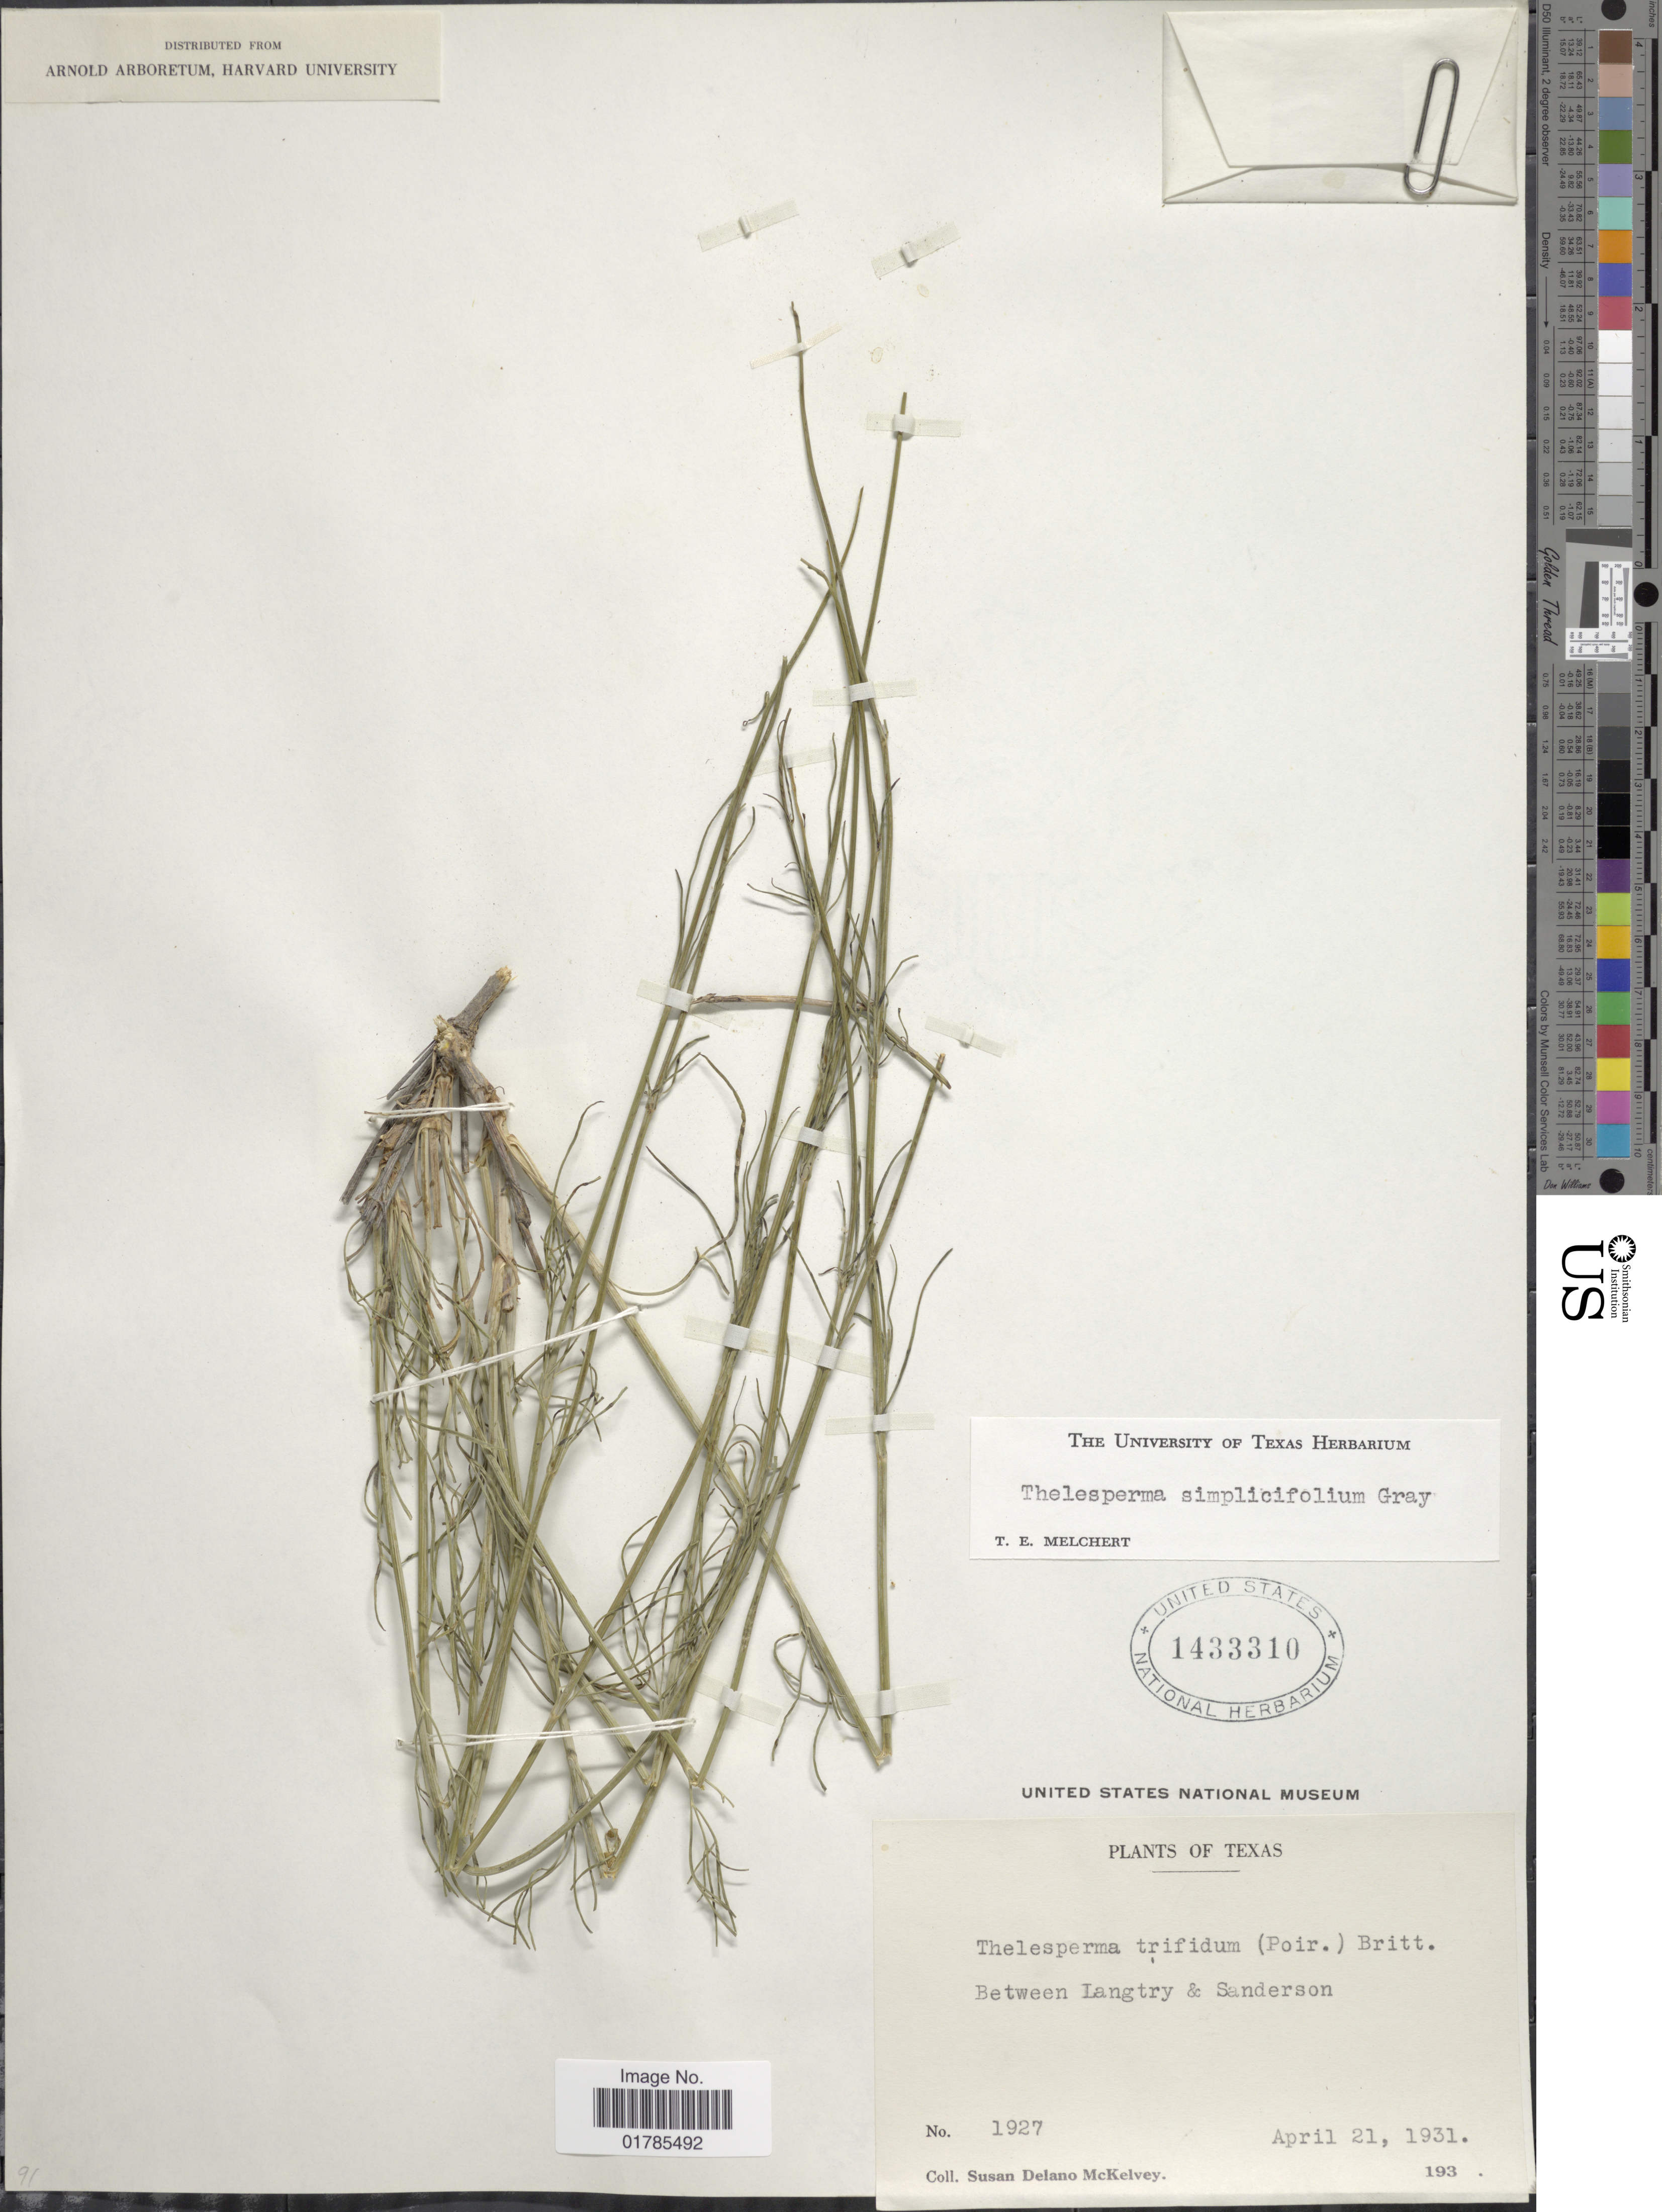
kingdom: Plantae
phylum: Tracheophyta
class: Magnoliopsida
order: Asterales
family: Asteraceae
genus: Thelesperma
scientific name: Thelesperma simplicifolium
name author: A. Gray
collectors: S. A. McKelvey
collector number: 1927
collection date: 1931-04-21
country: United States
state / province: Texas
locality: Between Langtry & Sanderson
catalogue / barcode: US 1433310